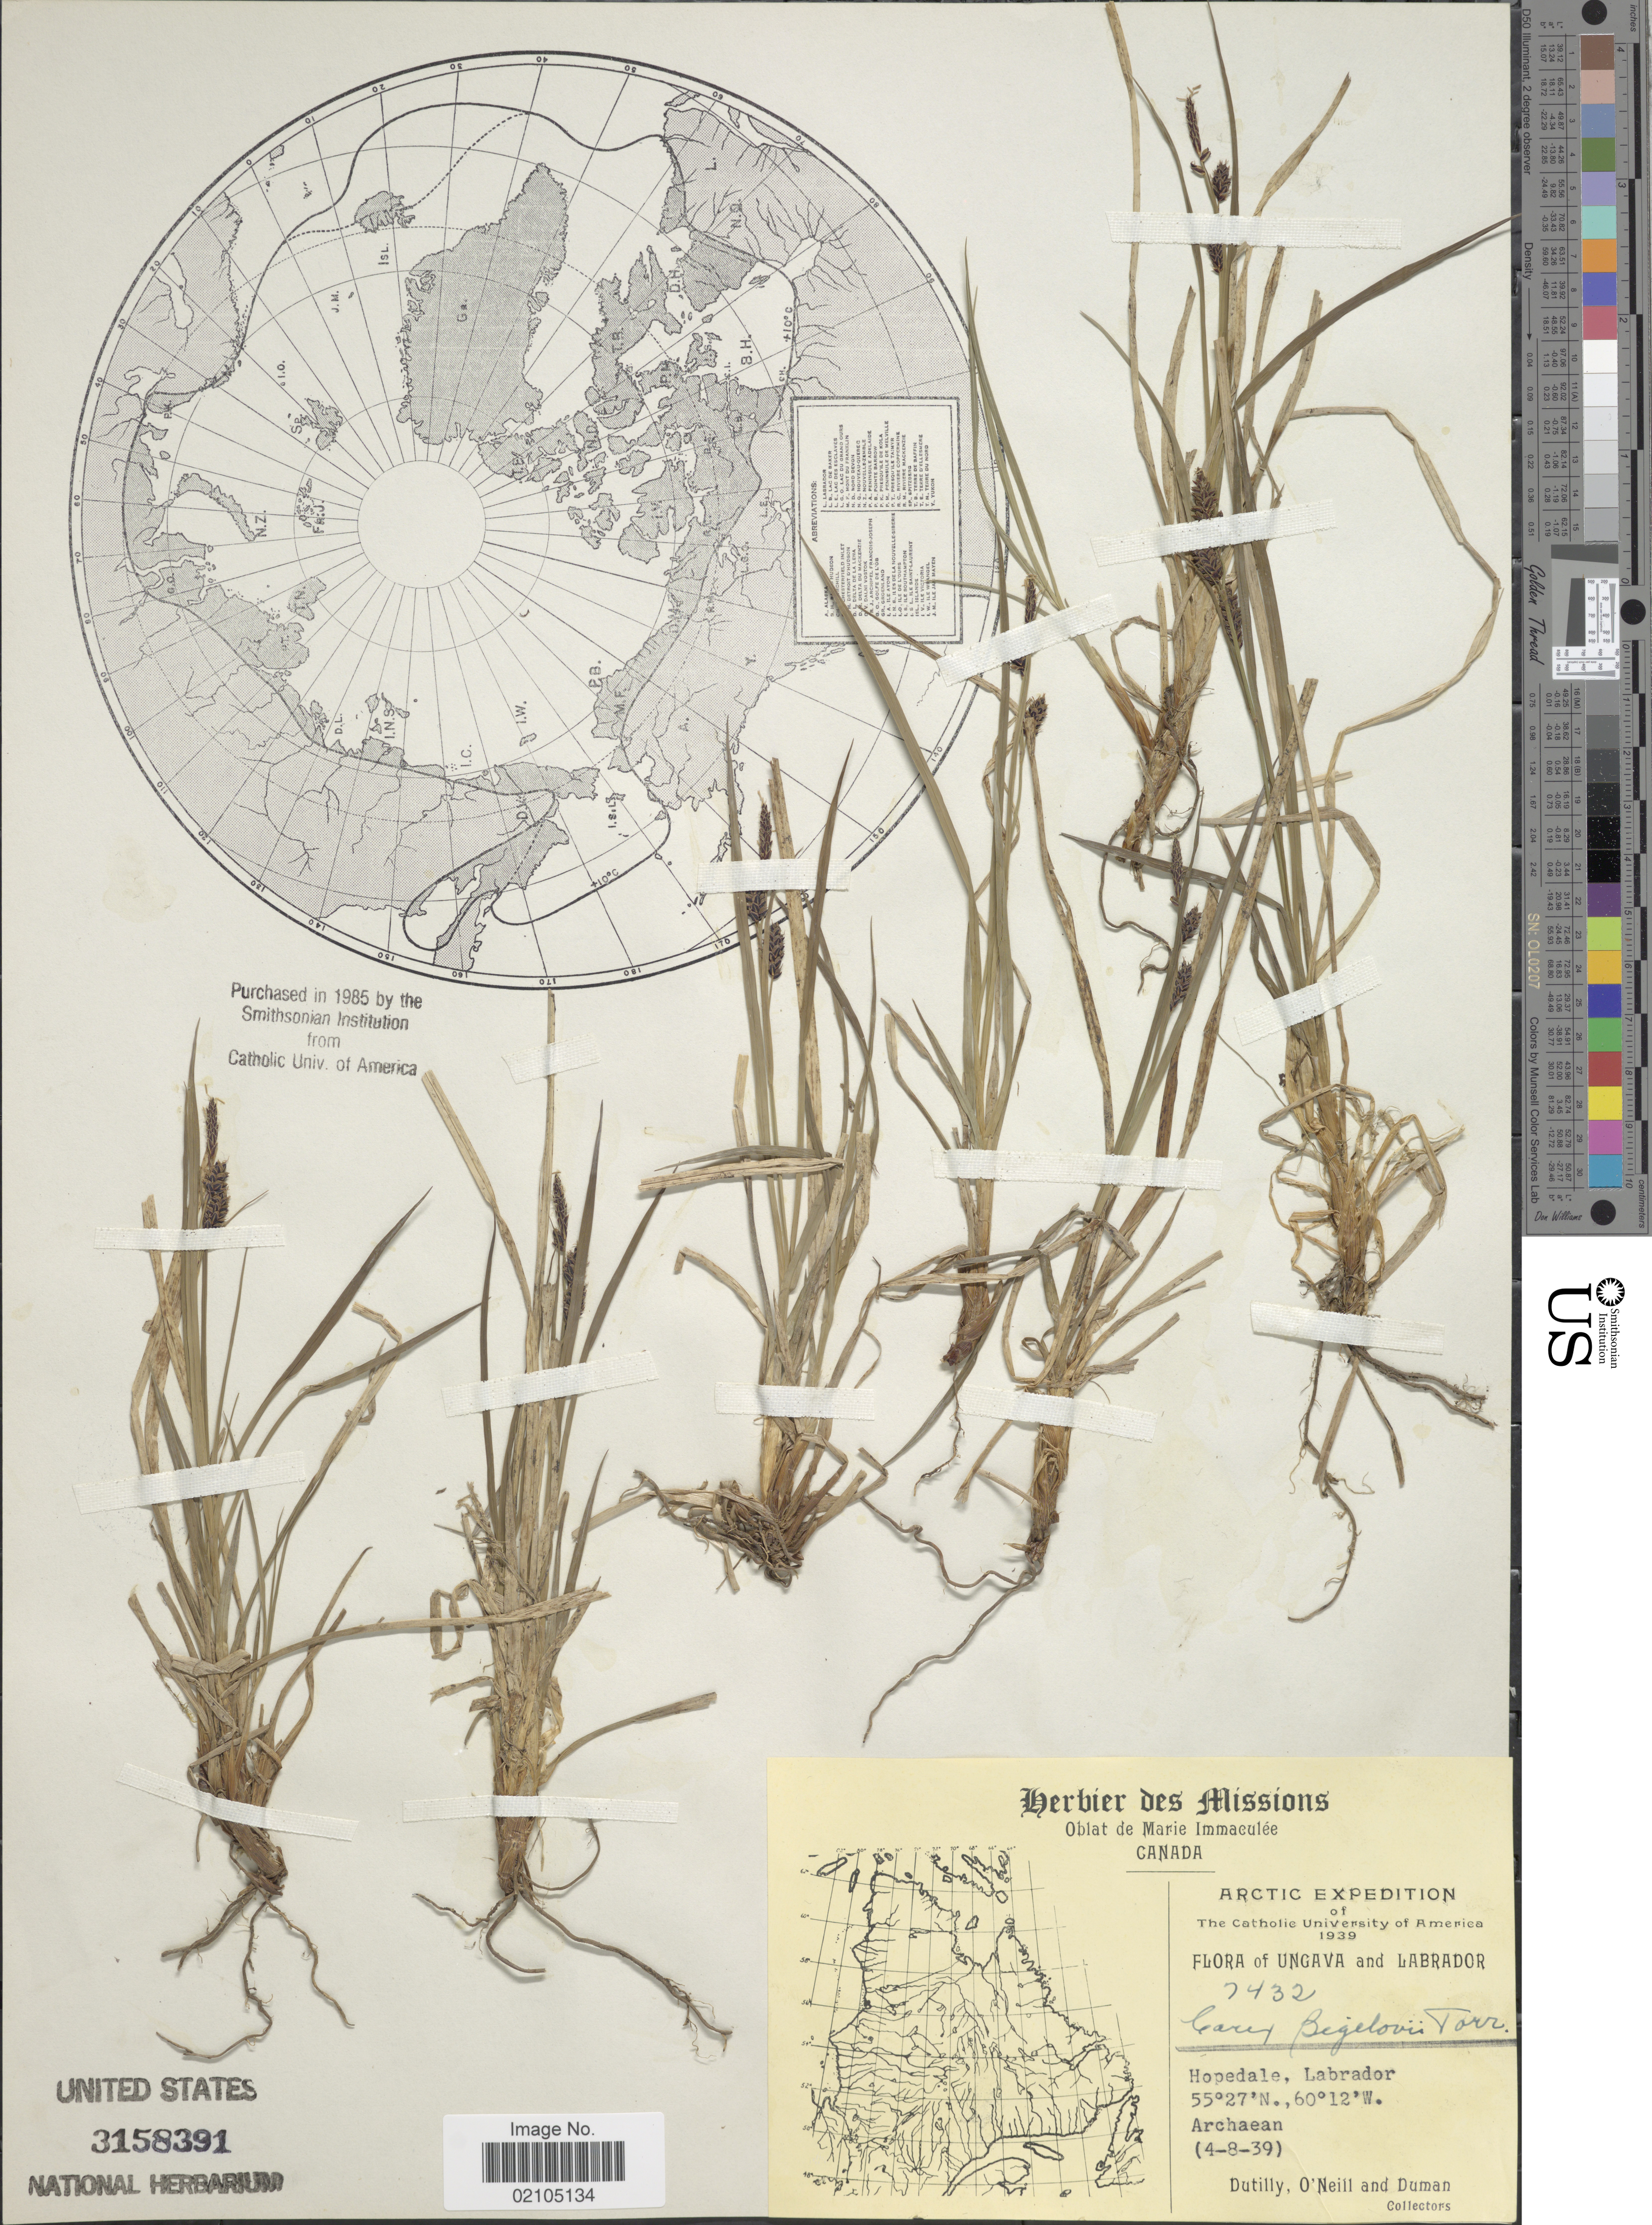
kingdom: Plantae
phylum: Tracheophyta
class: Liliopsida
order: Poales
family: Cyperaceae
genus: Carex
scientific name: Carex bigelowii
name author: Torr. ex Schwein.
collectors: -. Dutilly, O' Neill & -. Duman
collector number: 7432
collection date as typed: Transcribed d/m/y: 4/8/39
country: Canada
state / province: Newfoundland and Labrador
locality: Arctic. Ungava and Labrador. Hopedale, Labrador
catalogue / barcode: US 3158391